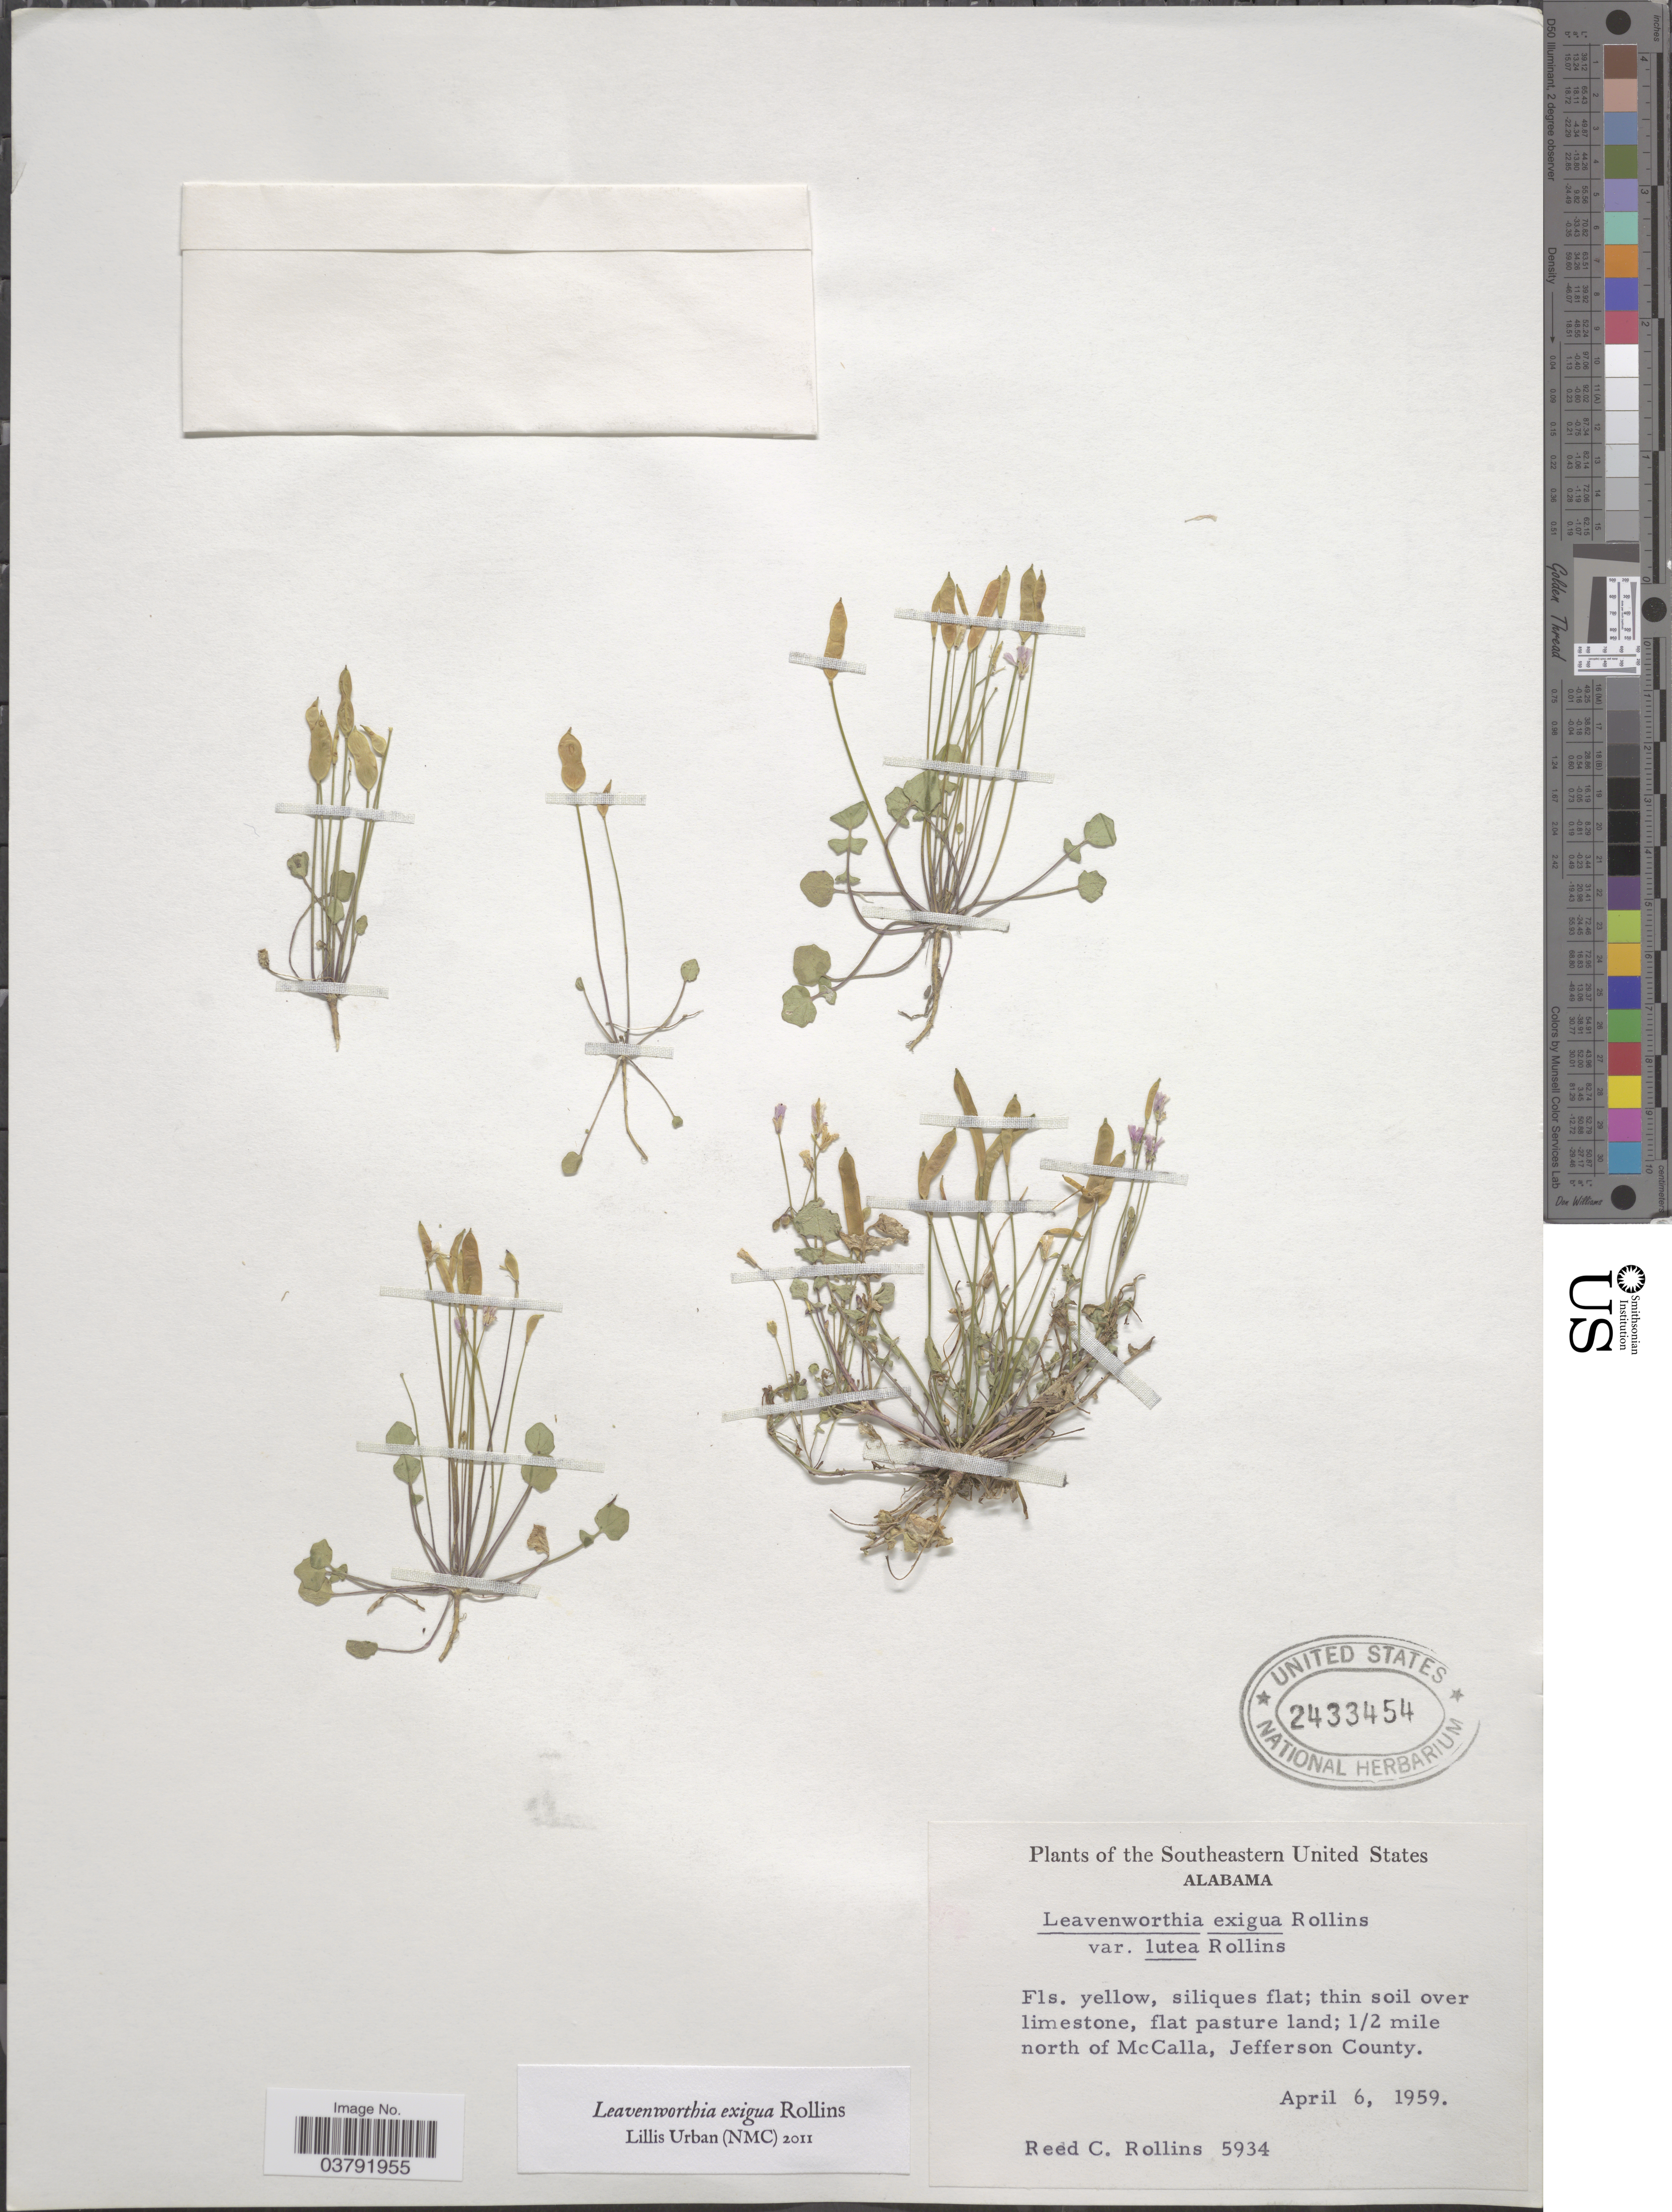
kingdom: Plantae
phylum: Tracheophyta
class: Magnoliopsida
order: Brassicales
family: Brassicaceae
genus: Leavenworthia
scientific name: Leavenworthia exigua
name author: Rollins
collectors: R. C. Rollins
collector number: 5934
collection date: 1959-04-06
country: United States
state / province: Alabama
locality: Southeastern United States. ½ mile north of McCalla, Jefferson County.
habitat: thin soil over limestone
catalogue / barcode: US 2433454